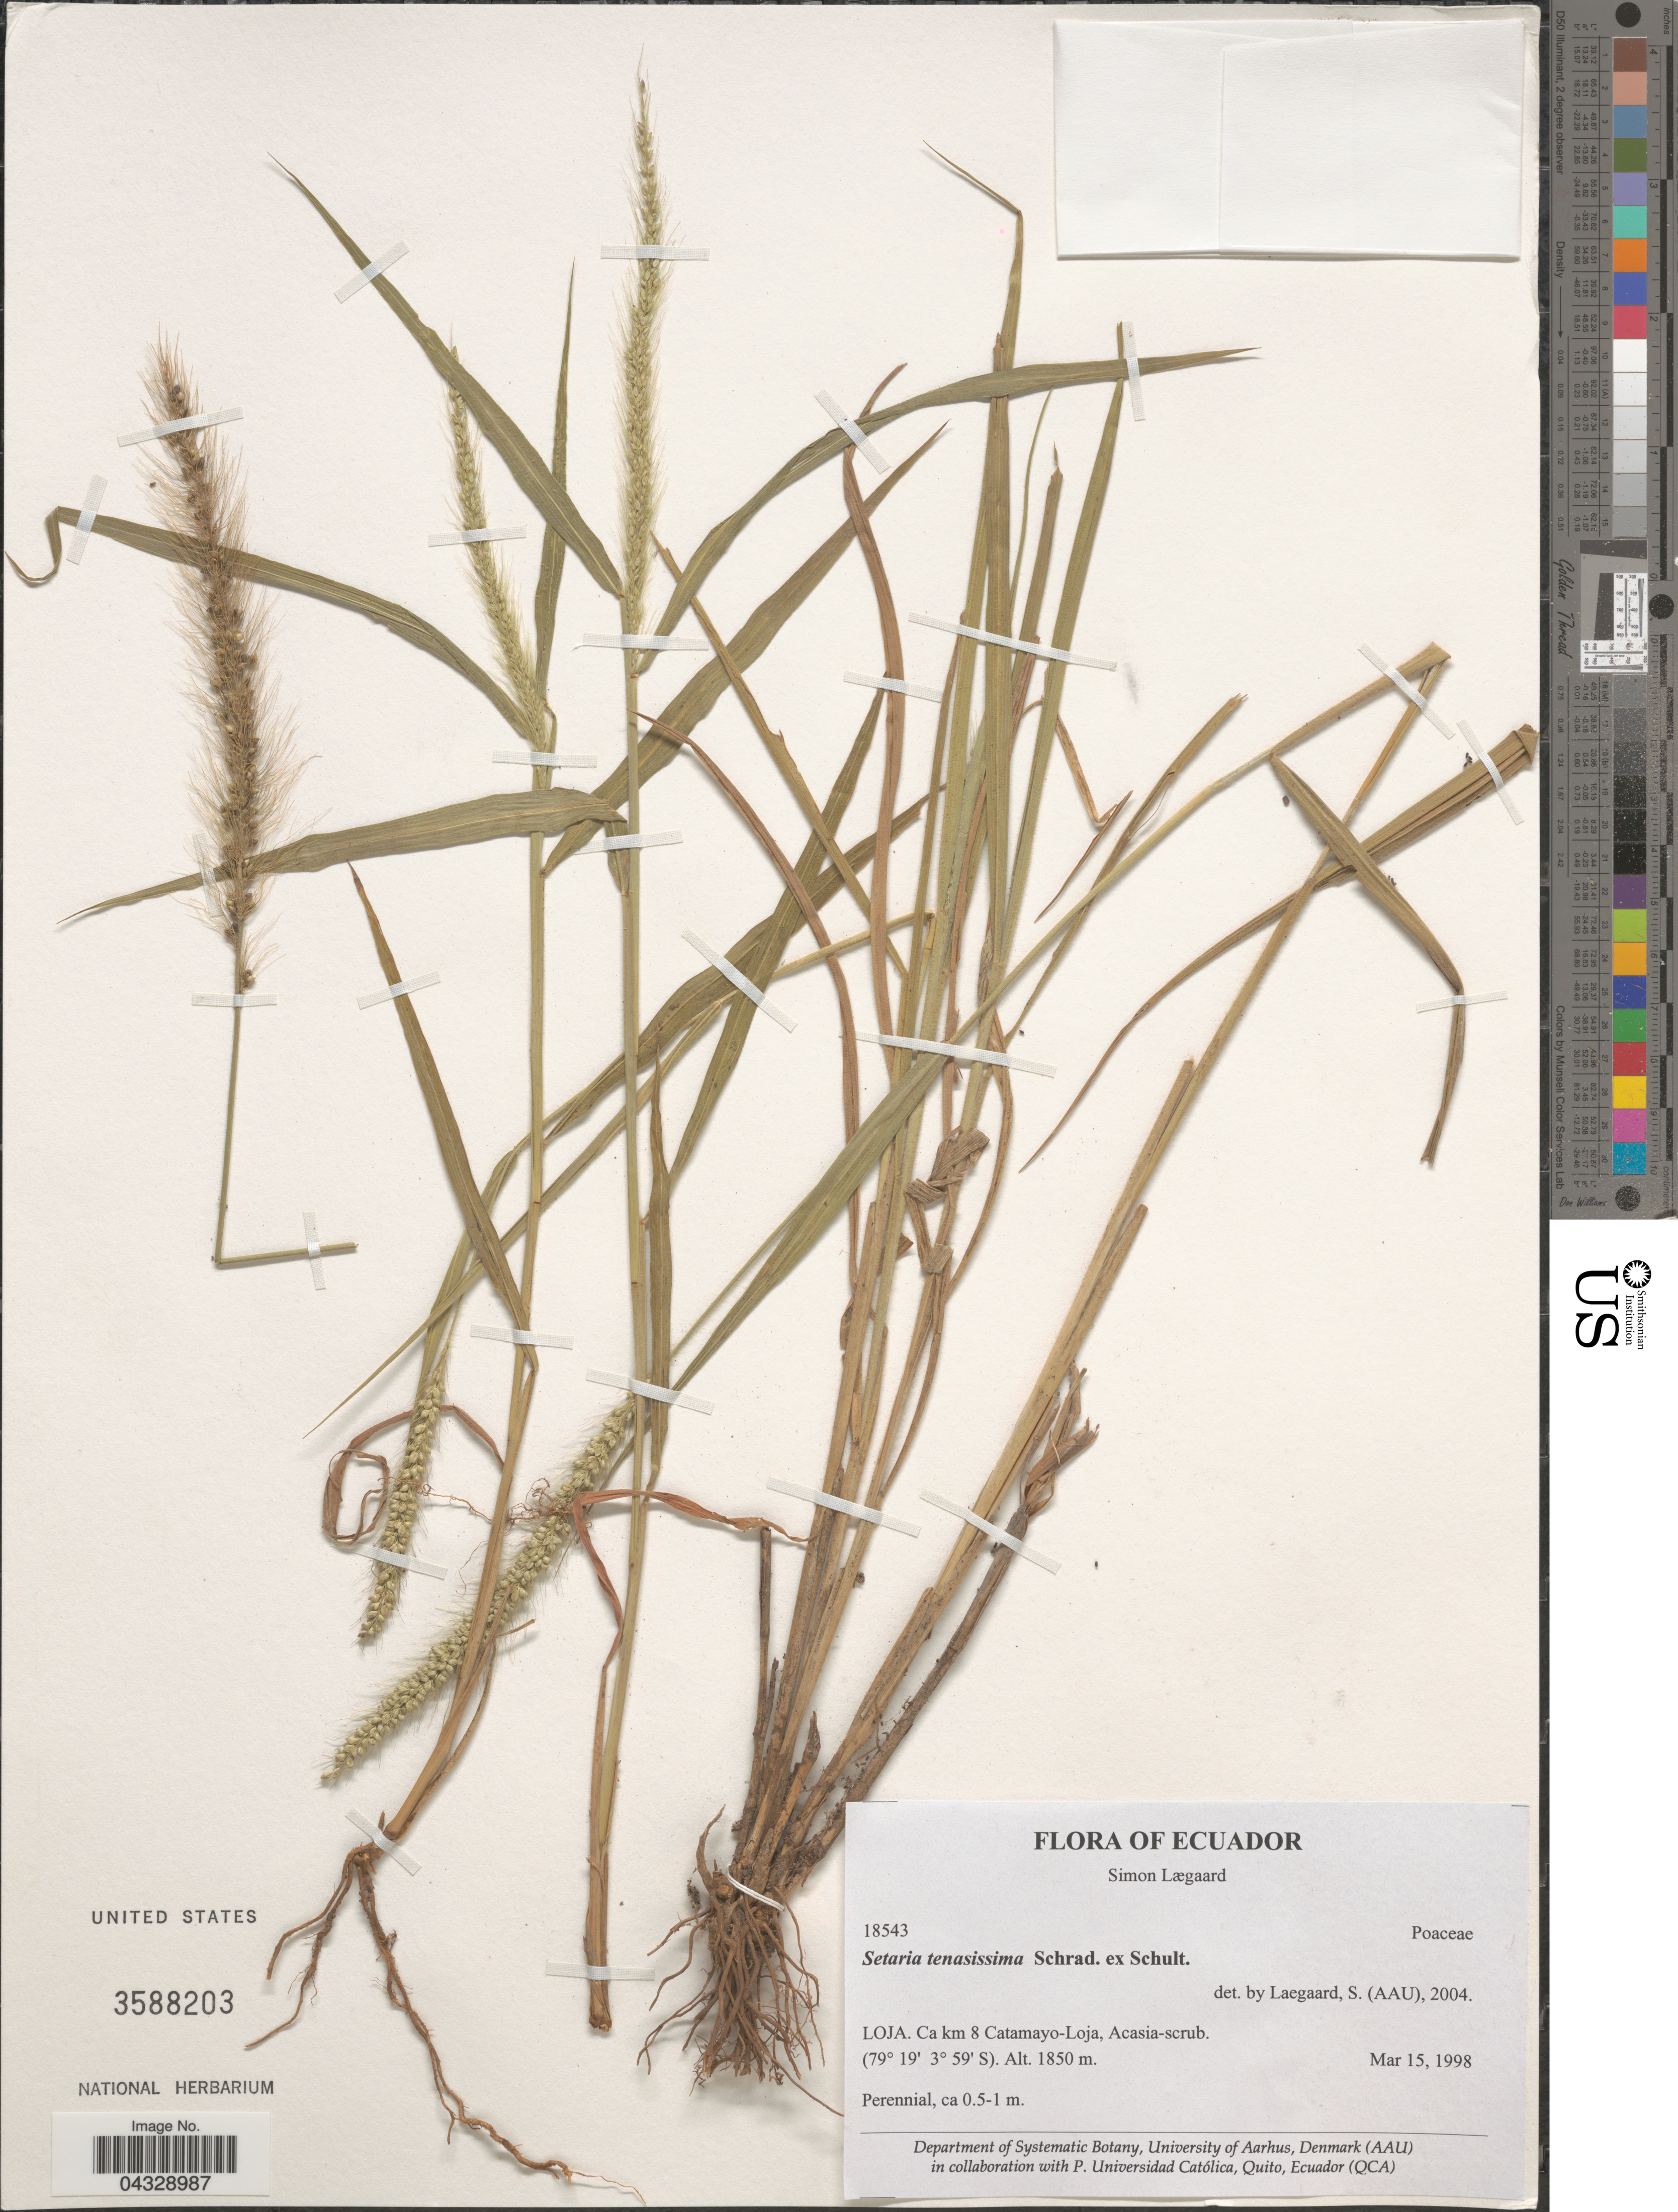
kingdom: Plantae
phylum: Tracheophyta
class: Liliopsida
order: Poales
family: Poaceae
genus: Setaria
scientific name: Setaria tenacissima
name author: Schrad. ex Schult.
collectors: S. Lægaard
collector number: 18543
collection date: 1998-03-15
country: Ecuador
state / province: Loja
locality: Ca km 8 Catamayo- Loja, Acasia-scrub.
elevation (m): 1850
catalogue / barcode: US 3588203